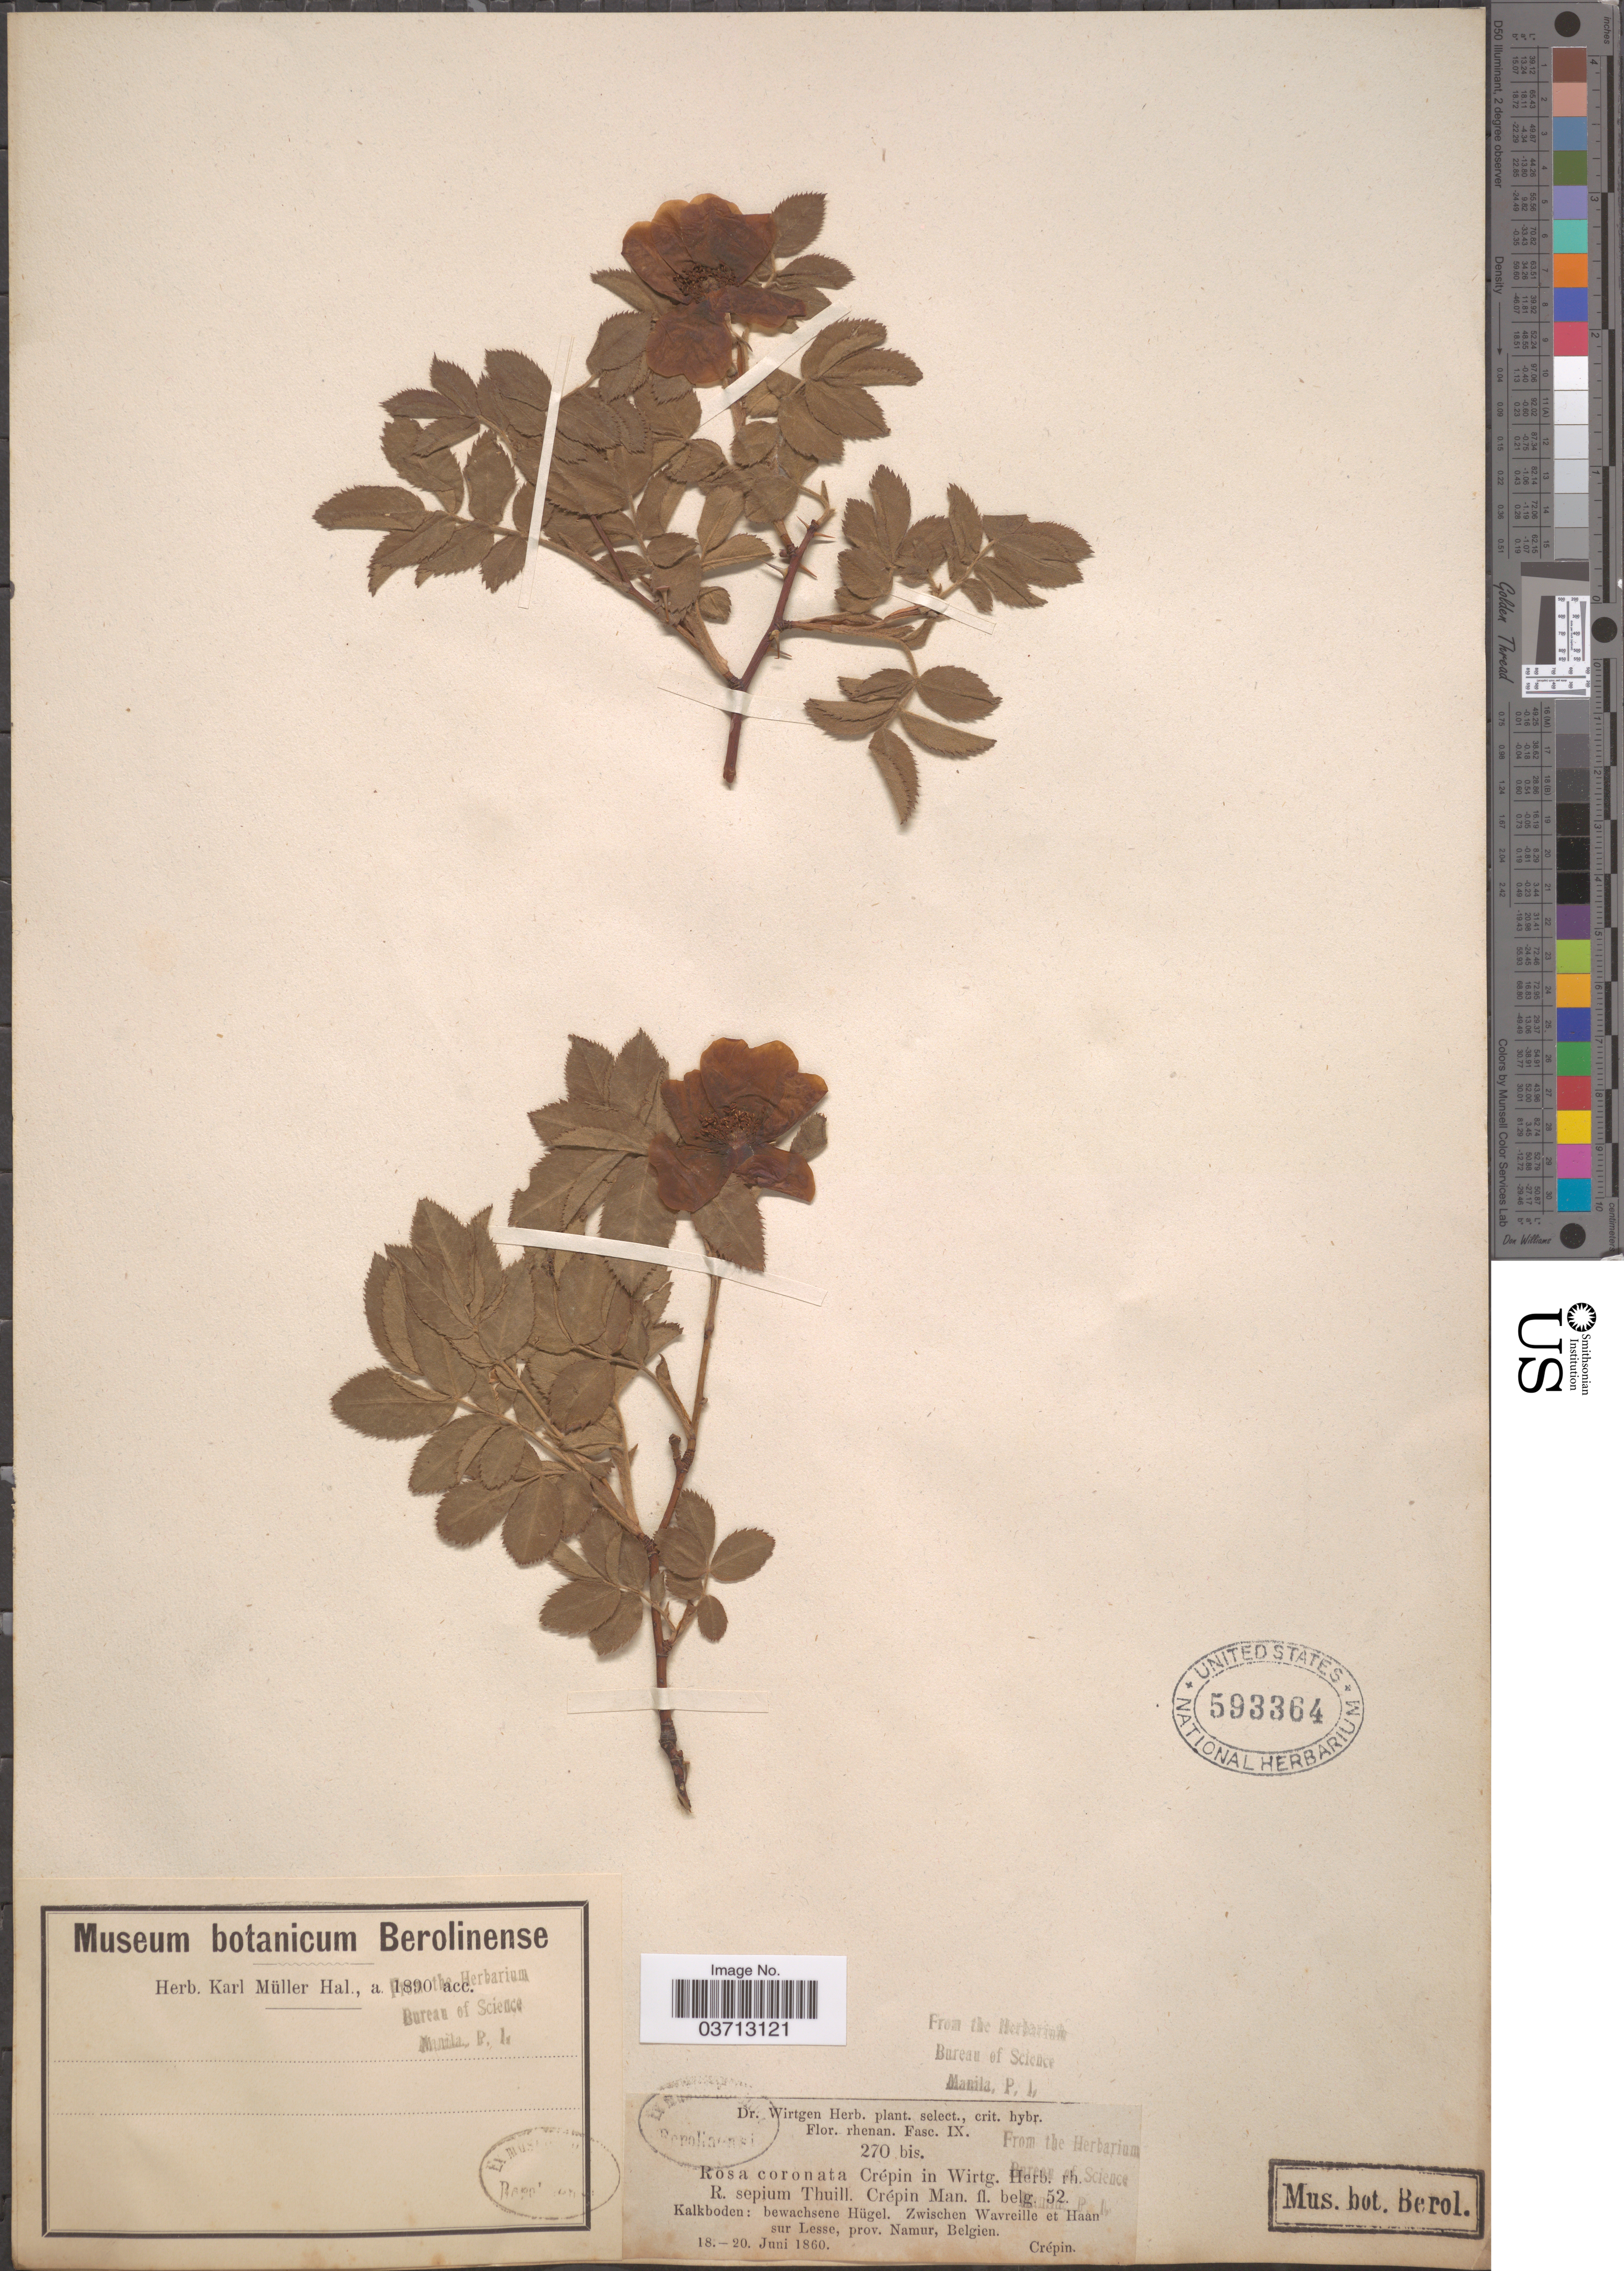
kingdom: Plantae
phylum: Tracheophyta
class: Magnoliopsida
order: Rosales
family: Rosaceae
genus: Rosa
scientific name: Rosa coronata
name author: Crép.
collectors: Crepin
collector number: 270 bis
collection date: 1860-06-18/1860-06-20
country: Belgium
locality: Kalkboden: bewachsene Hügel. Zwischen Wavreille et Haan sur Lesse, prov. Namur.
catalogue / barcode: US 593364